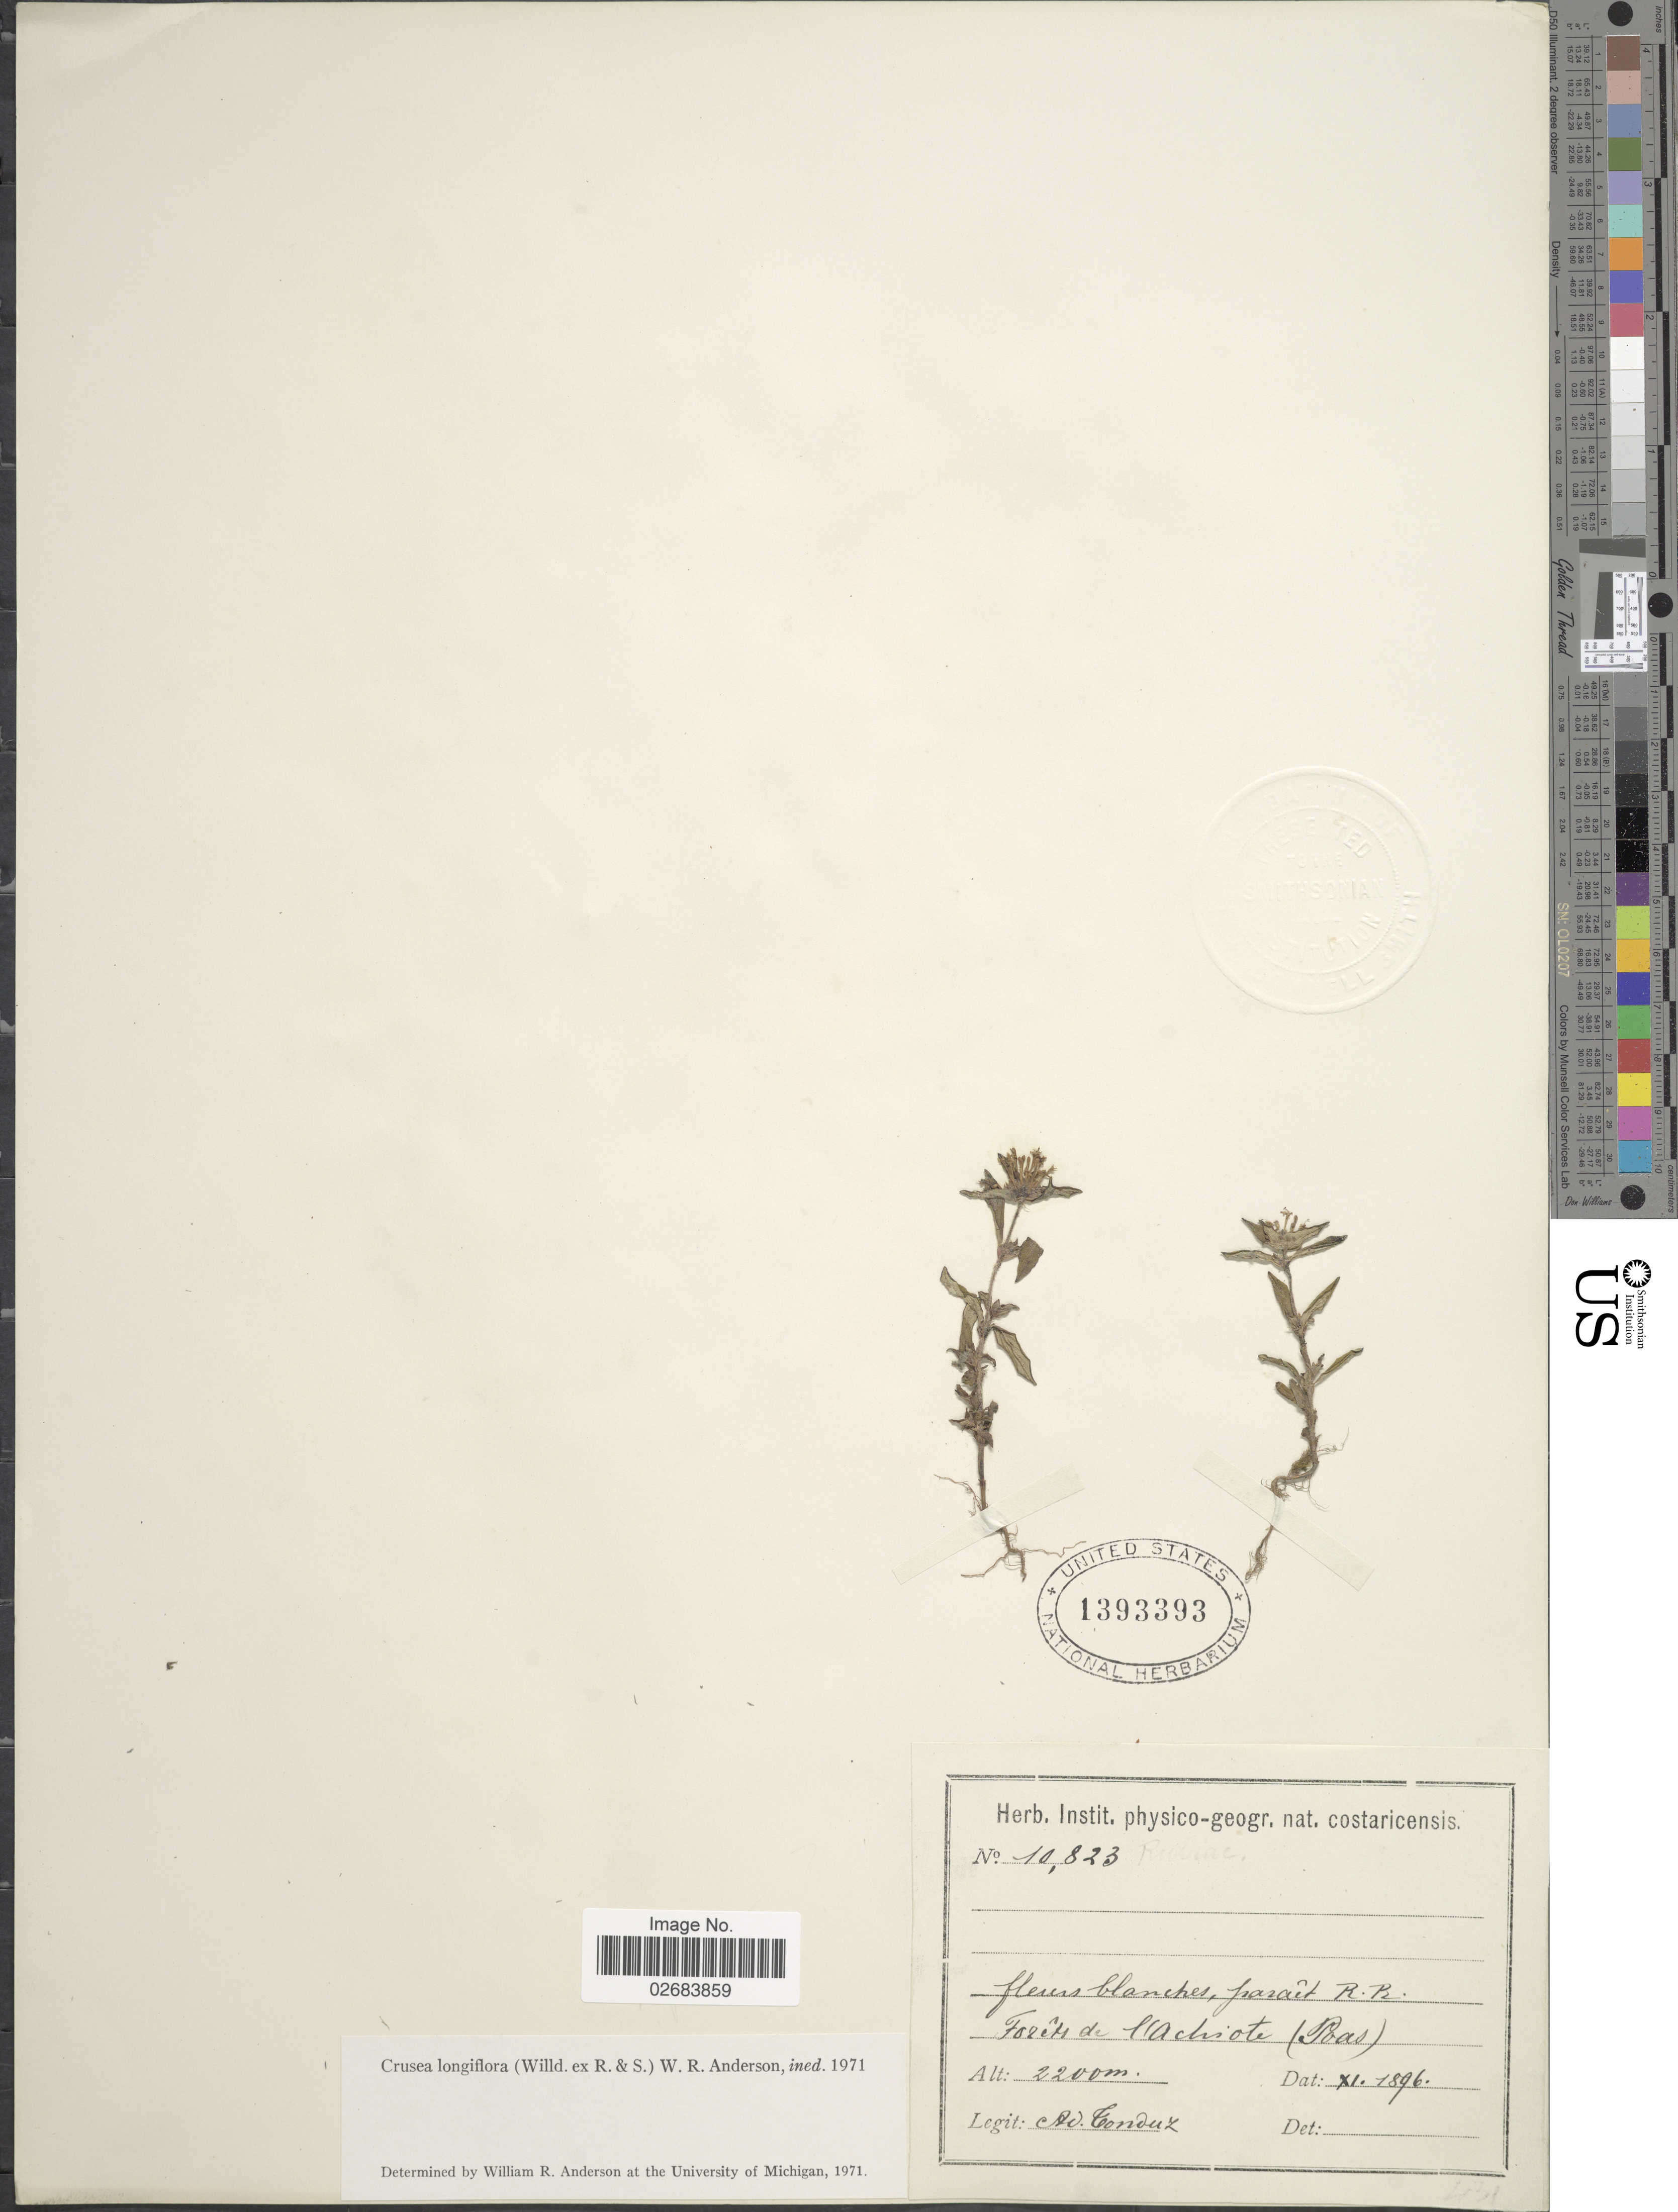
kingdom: Plantae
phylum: Tracheophyta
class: Magnoliopsida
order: Gentianales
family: Rubiaceae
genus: Crusea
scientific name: Crusea longiflora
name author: (Willd. ex Roem. & Schult.) W.R. Anderson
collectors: A. Tonduz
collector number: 10823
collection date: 1896-11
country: Costa Rica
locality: Forets de l'Achiote (Poas).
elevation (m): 2200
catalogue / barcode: US 1393393